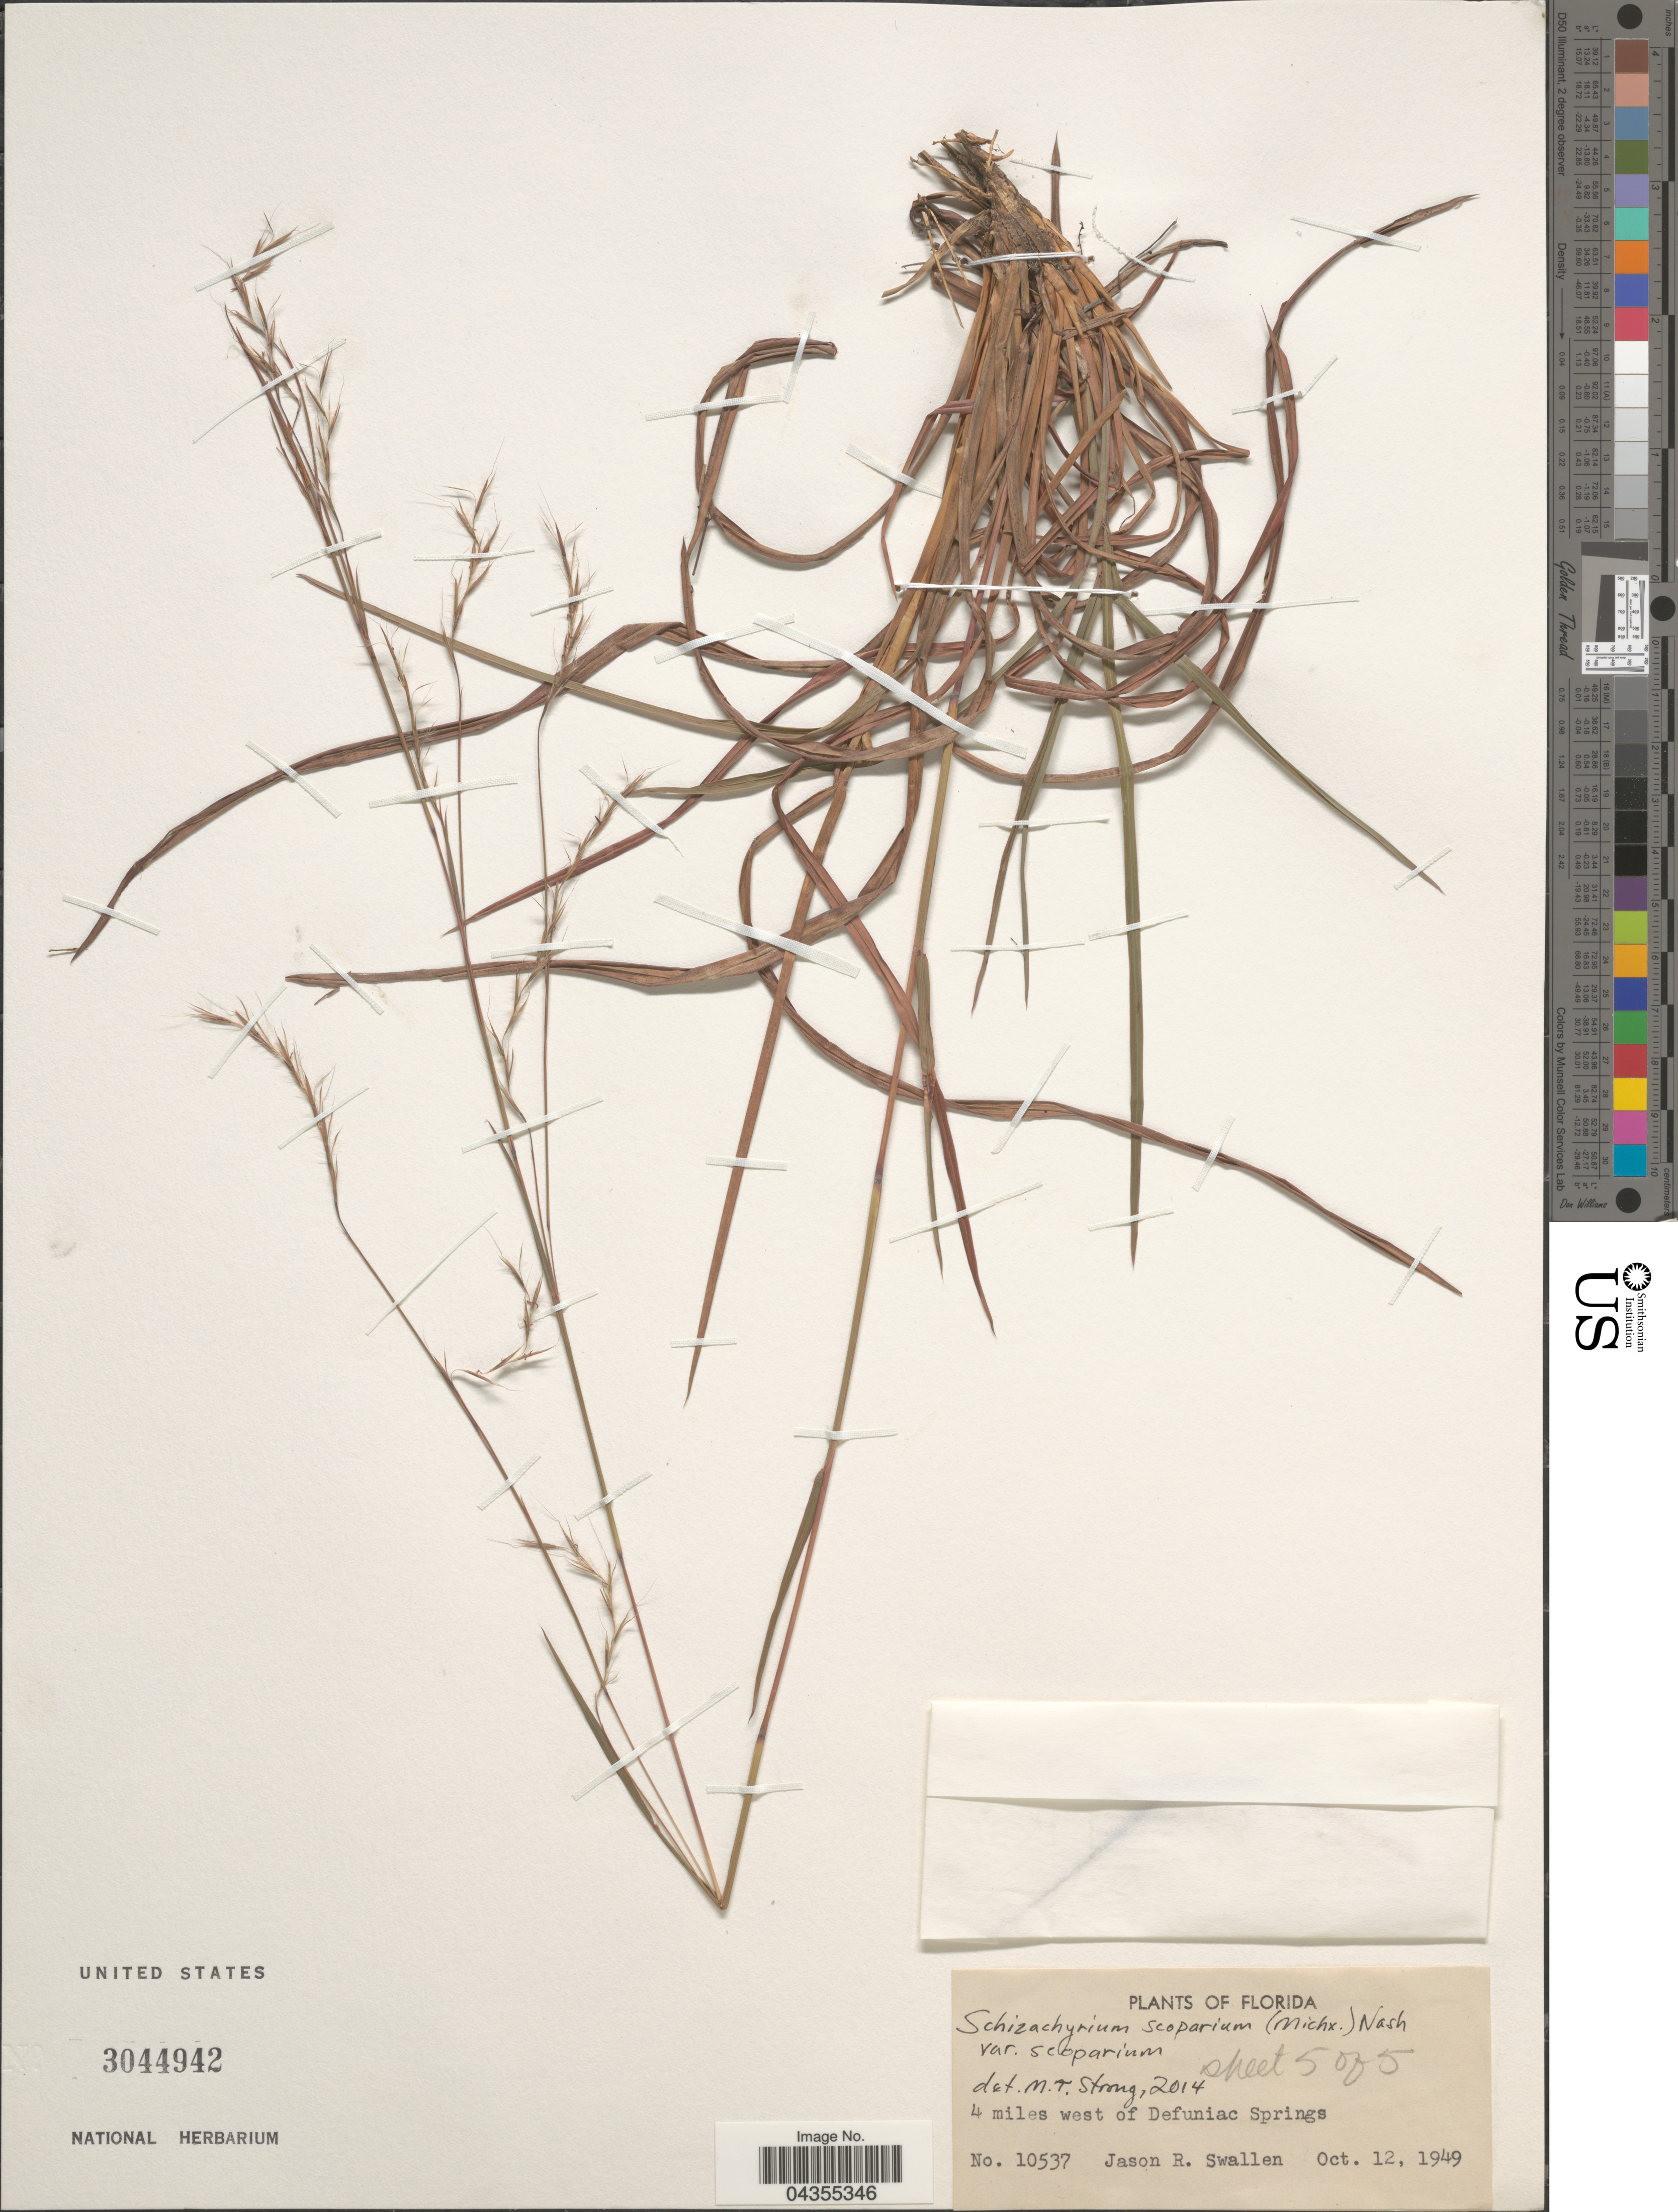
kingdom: Plantae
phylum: Tracheophyta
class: Liliopsida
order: Poales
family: Poaceae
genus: Schizachyrium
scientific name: Schizachyrium scoparium var. scoparium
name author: (Michx.) Nash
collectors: J. R. Swallen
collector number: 10537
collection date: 1949-10-12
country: United States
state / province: Florida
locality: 4 miles west of Defuniac Springs.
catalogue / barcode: US 3044942